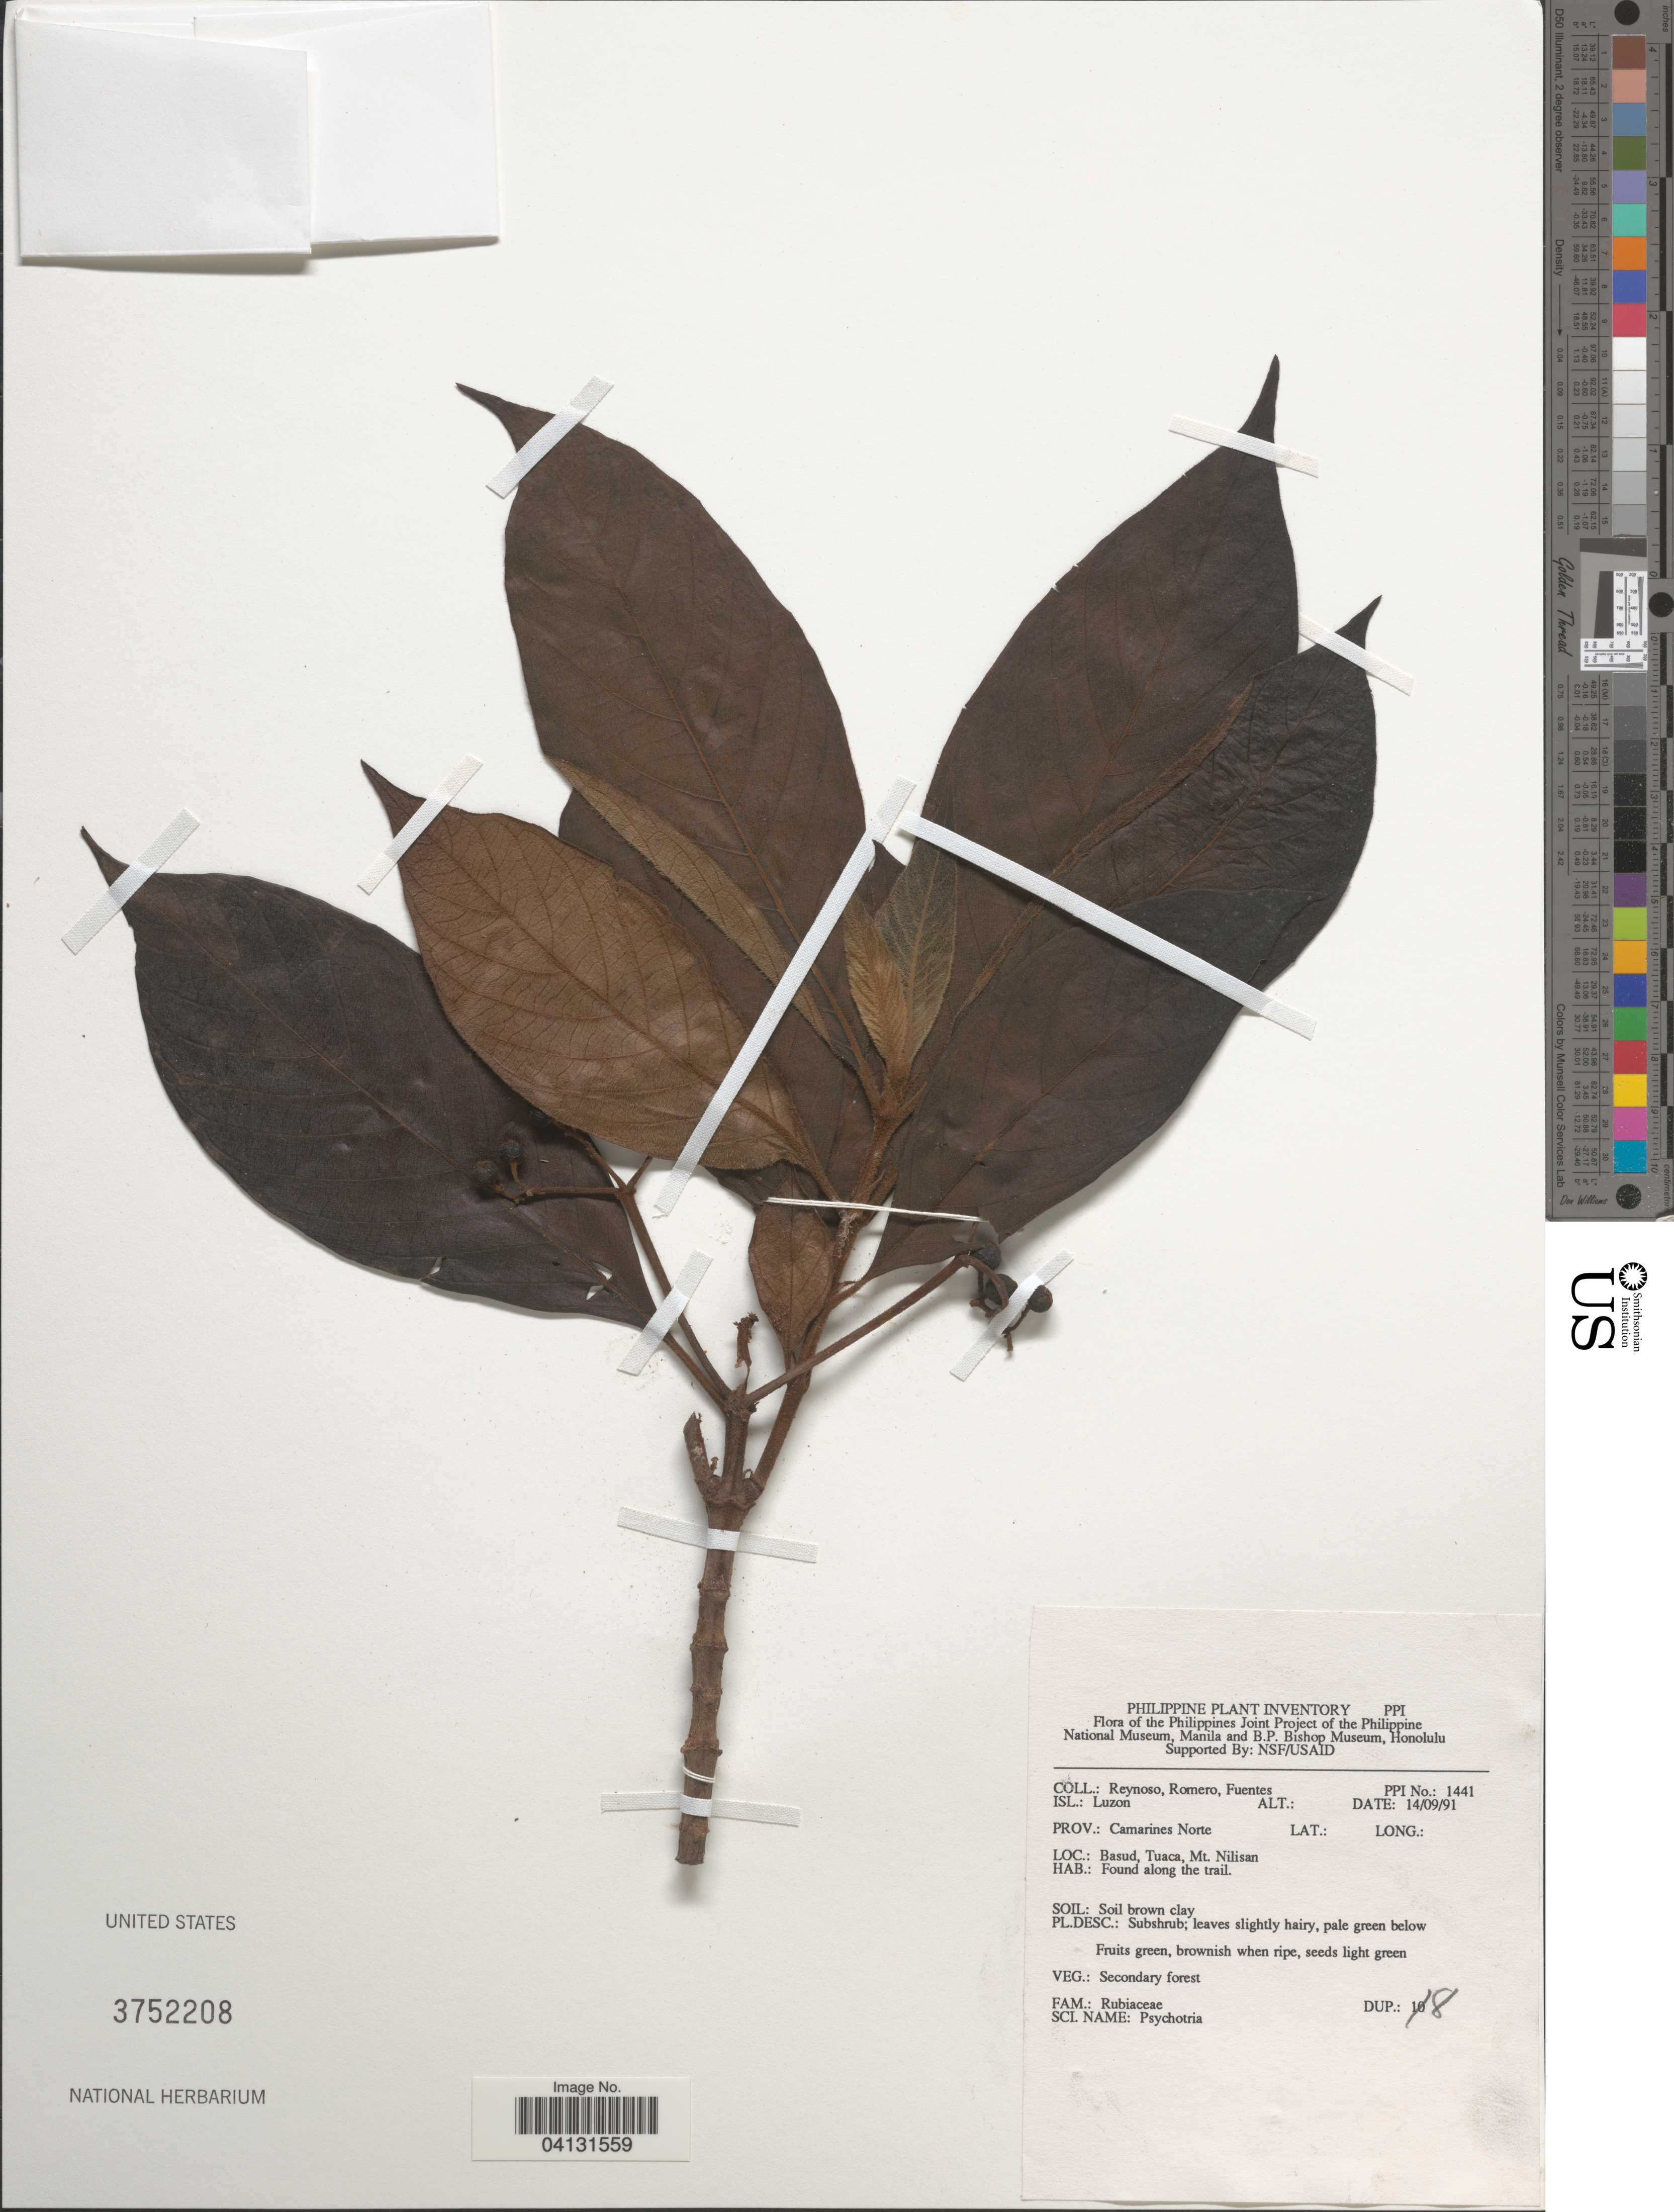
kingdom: Plantae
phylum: Tracheophyta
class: Magnoliopsida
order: Gentianales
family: Rubiaceae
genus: Psychotria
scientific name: Psychotria sp.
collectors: E. Reynoso, -. Romero & -. Fuentes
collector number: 1441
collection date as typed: Transcribed d/m/y: 14/9/91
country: Philippines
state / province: Bicol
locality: Isl.: Luzon. Prov.: Camarines Norte. Basud, Tuaca, Mt. Nilisan.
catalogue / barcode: US 3752208